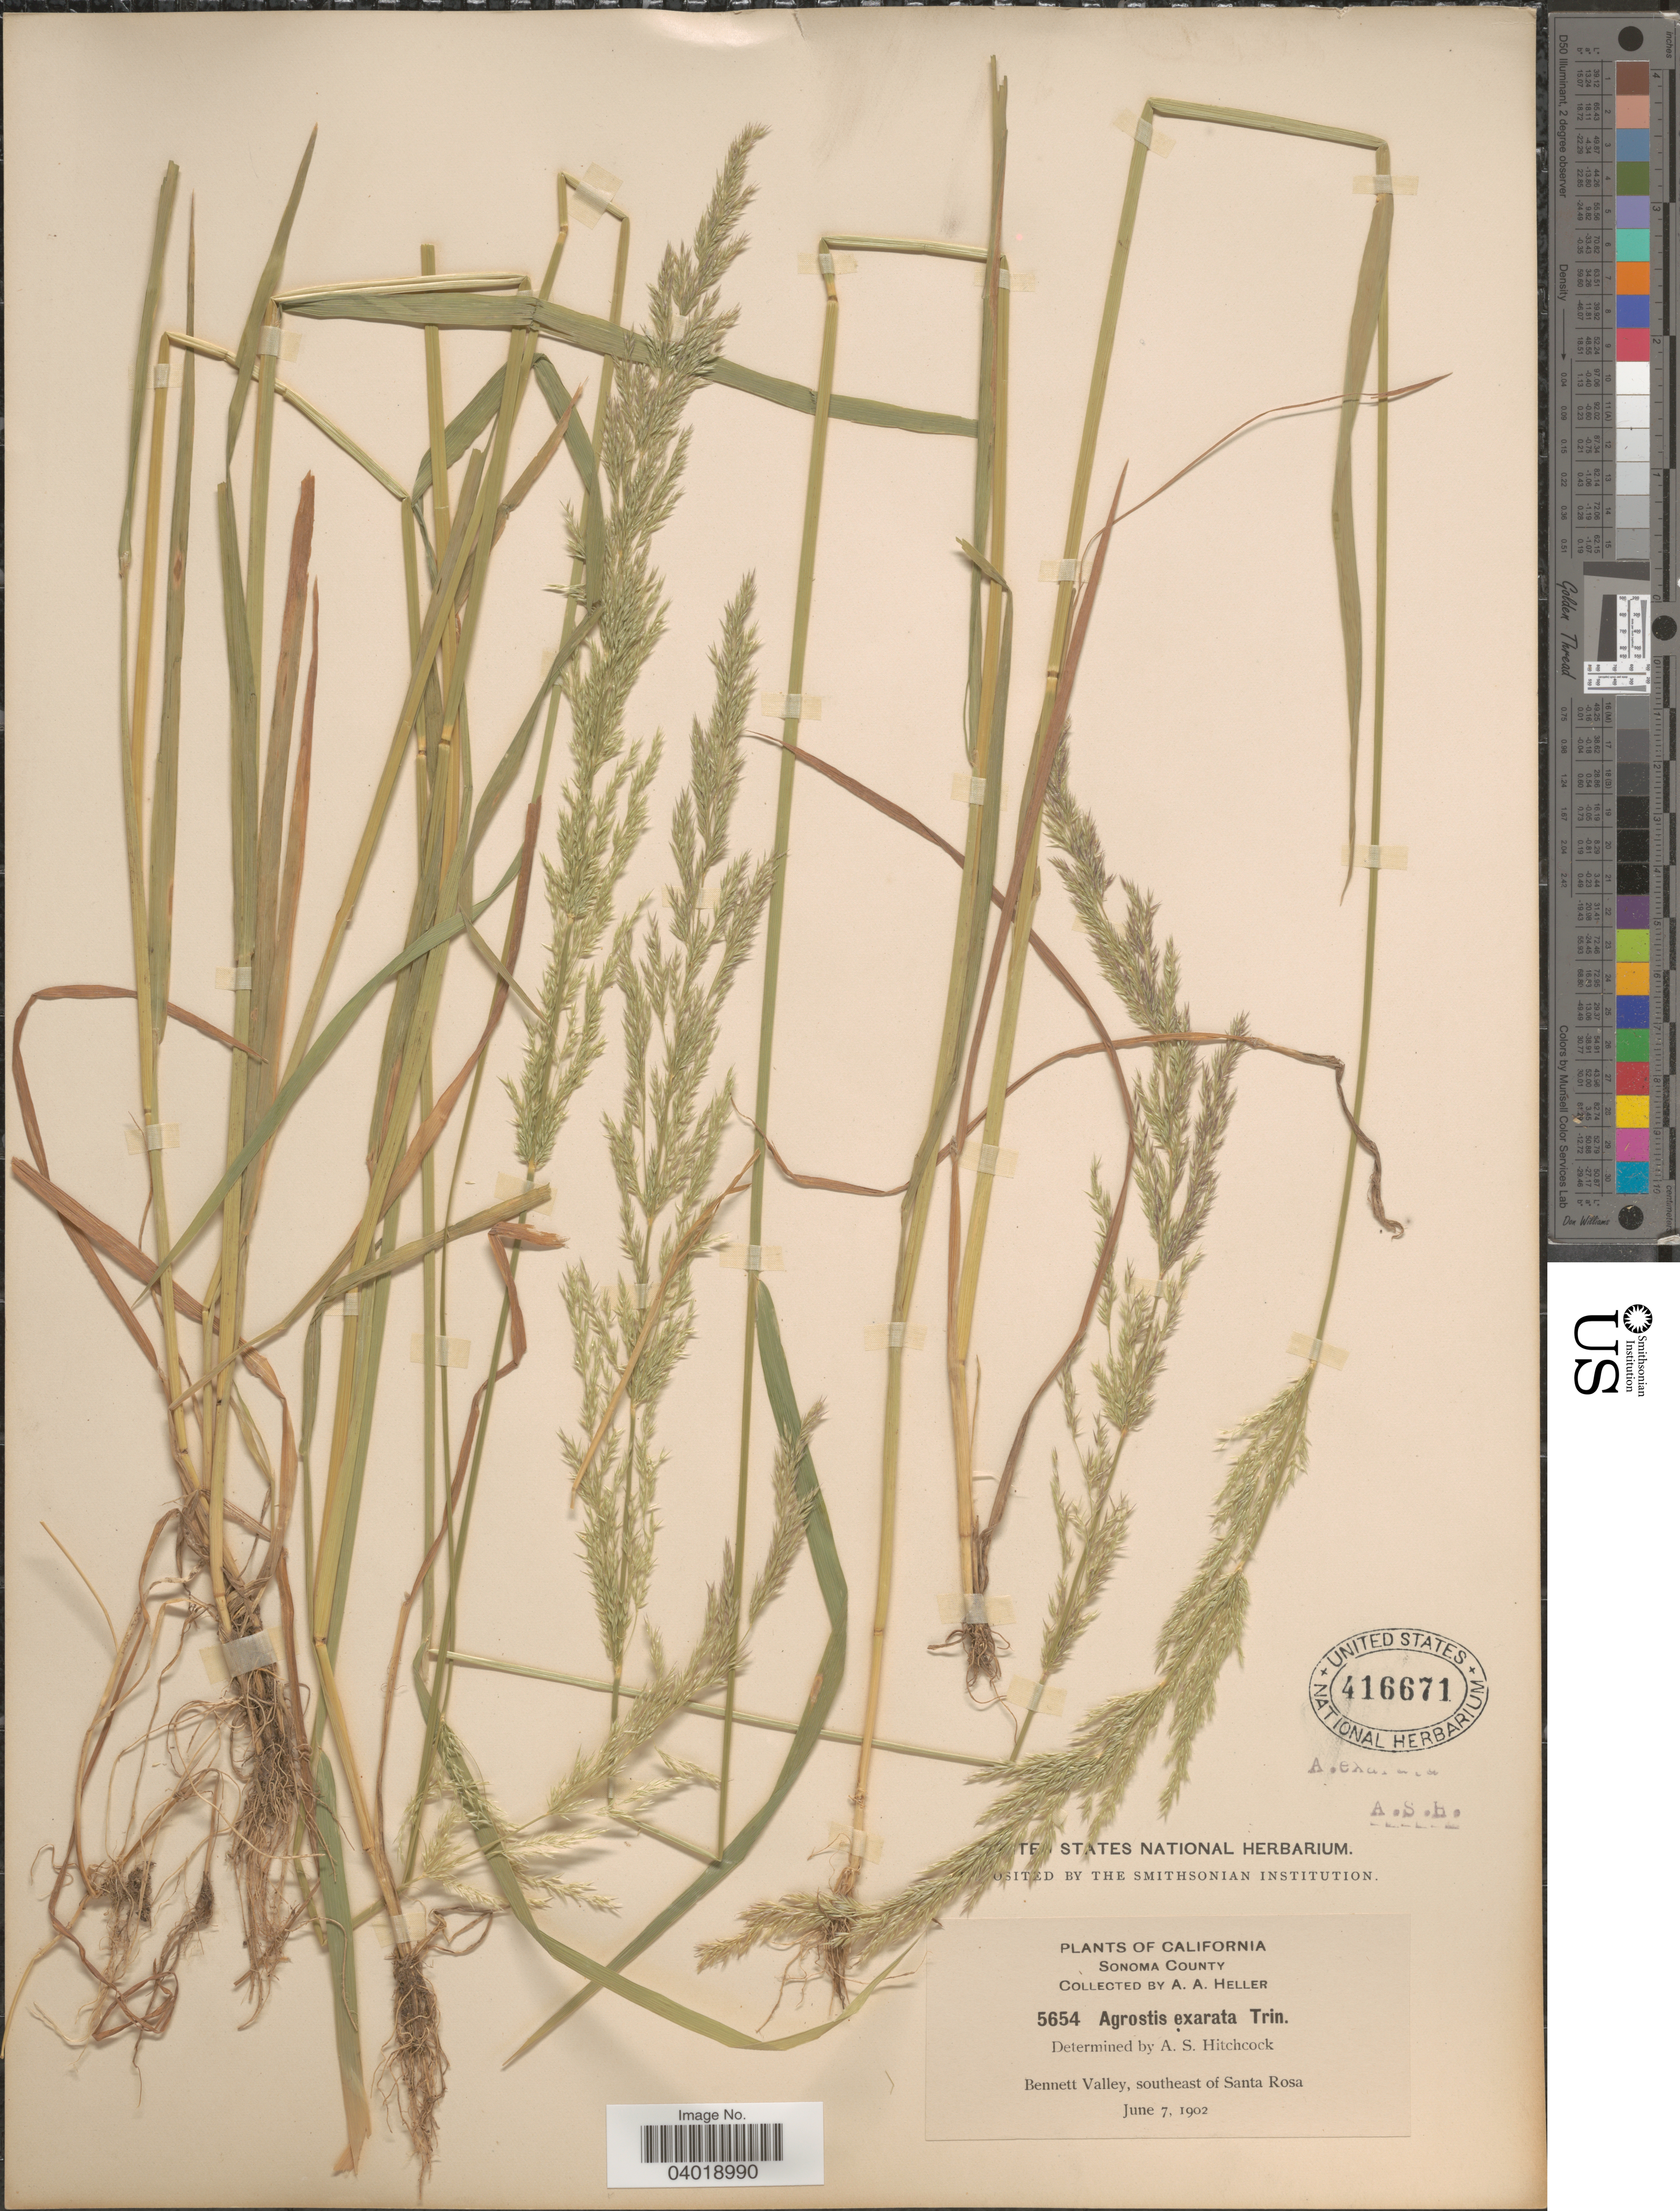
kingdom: Plantae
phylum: Tracheophyta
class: Liliopsida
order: Poales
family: Poaceae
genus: Agrostis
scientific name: Agrostis exarata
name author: Trin.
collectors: A. A. Heller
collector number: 5654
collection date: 1902-06-07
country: United States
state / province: California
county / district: Sonoma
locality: Sonoma County. Bennett Valley, southeast of Santa Rosa.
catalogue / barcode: US 416671